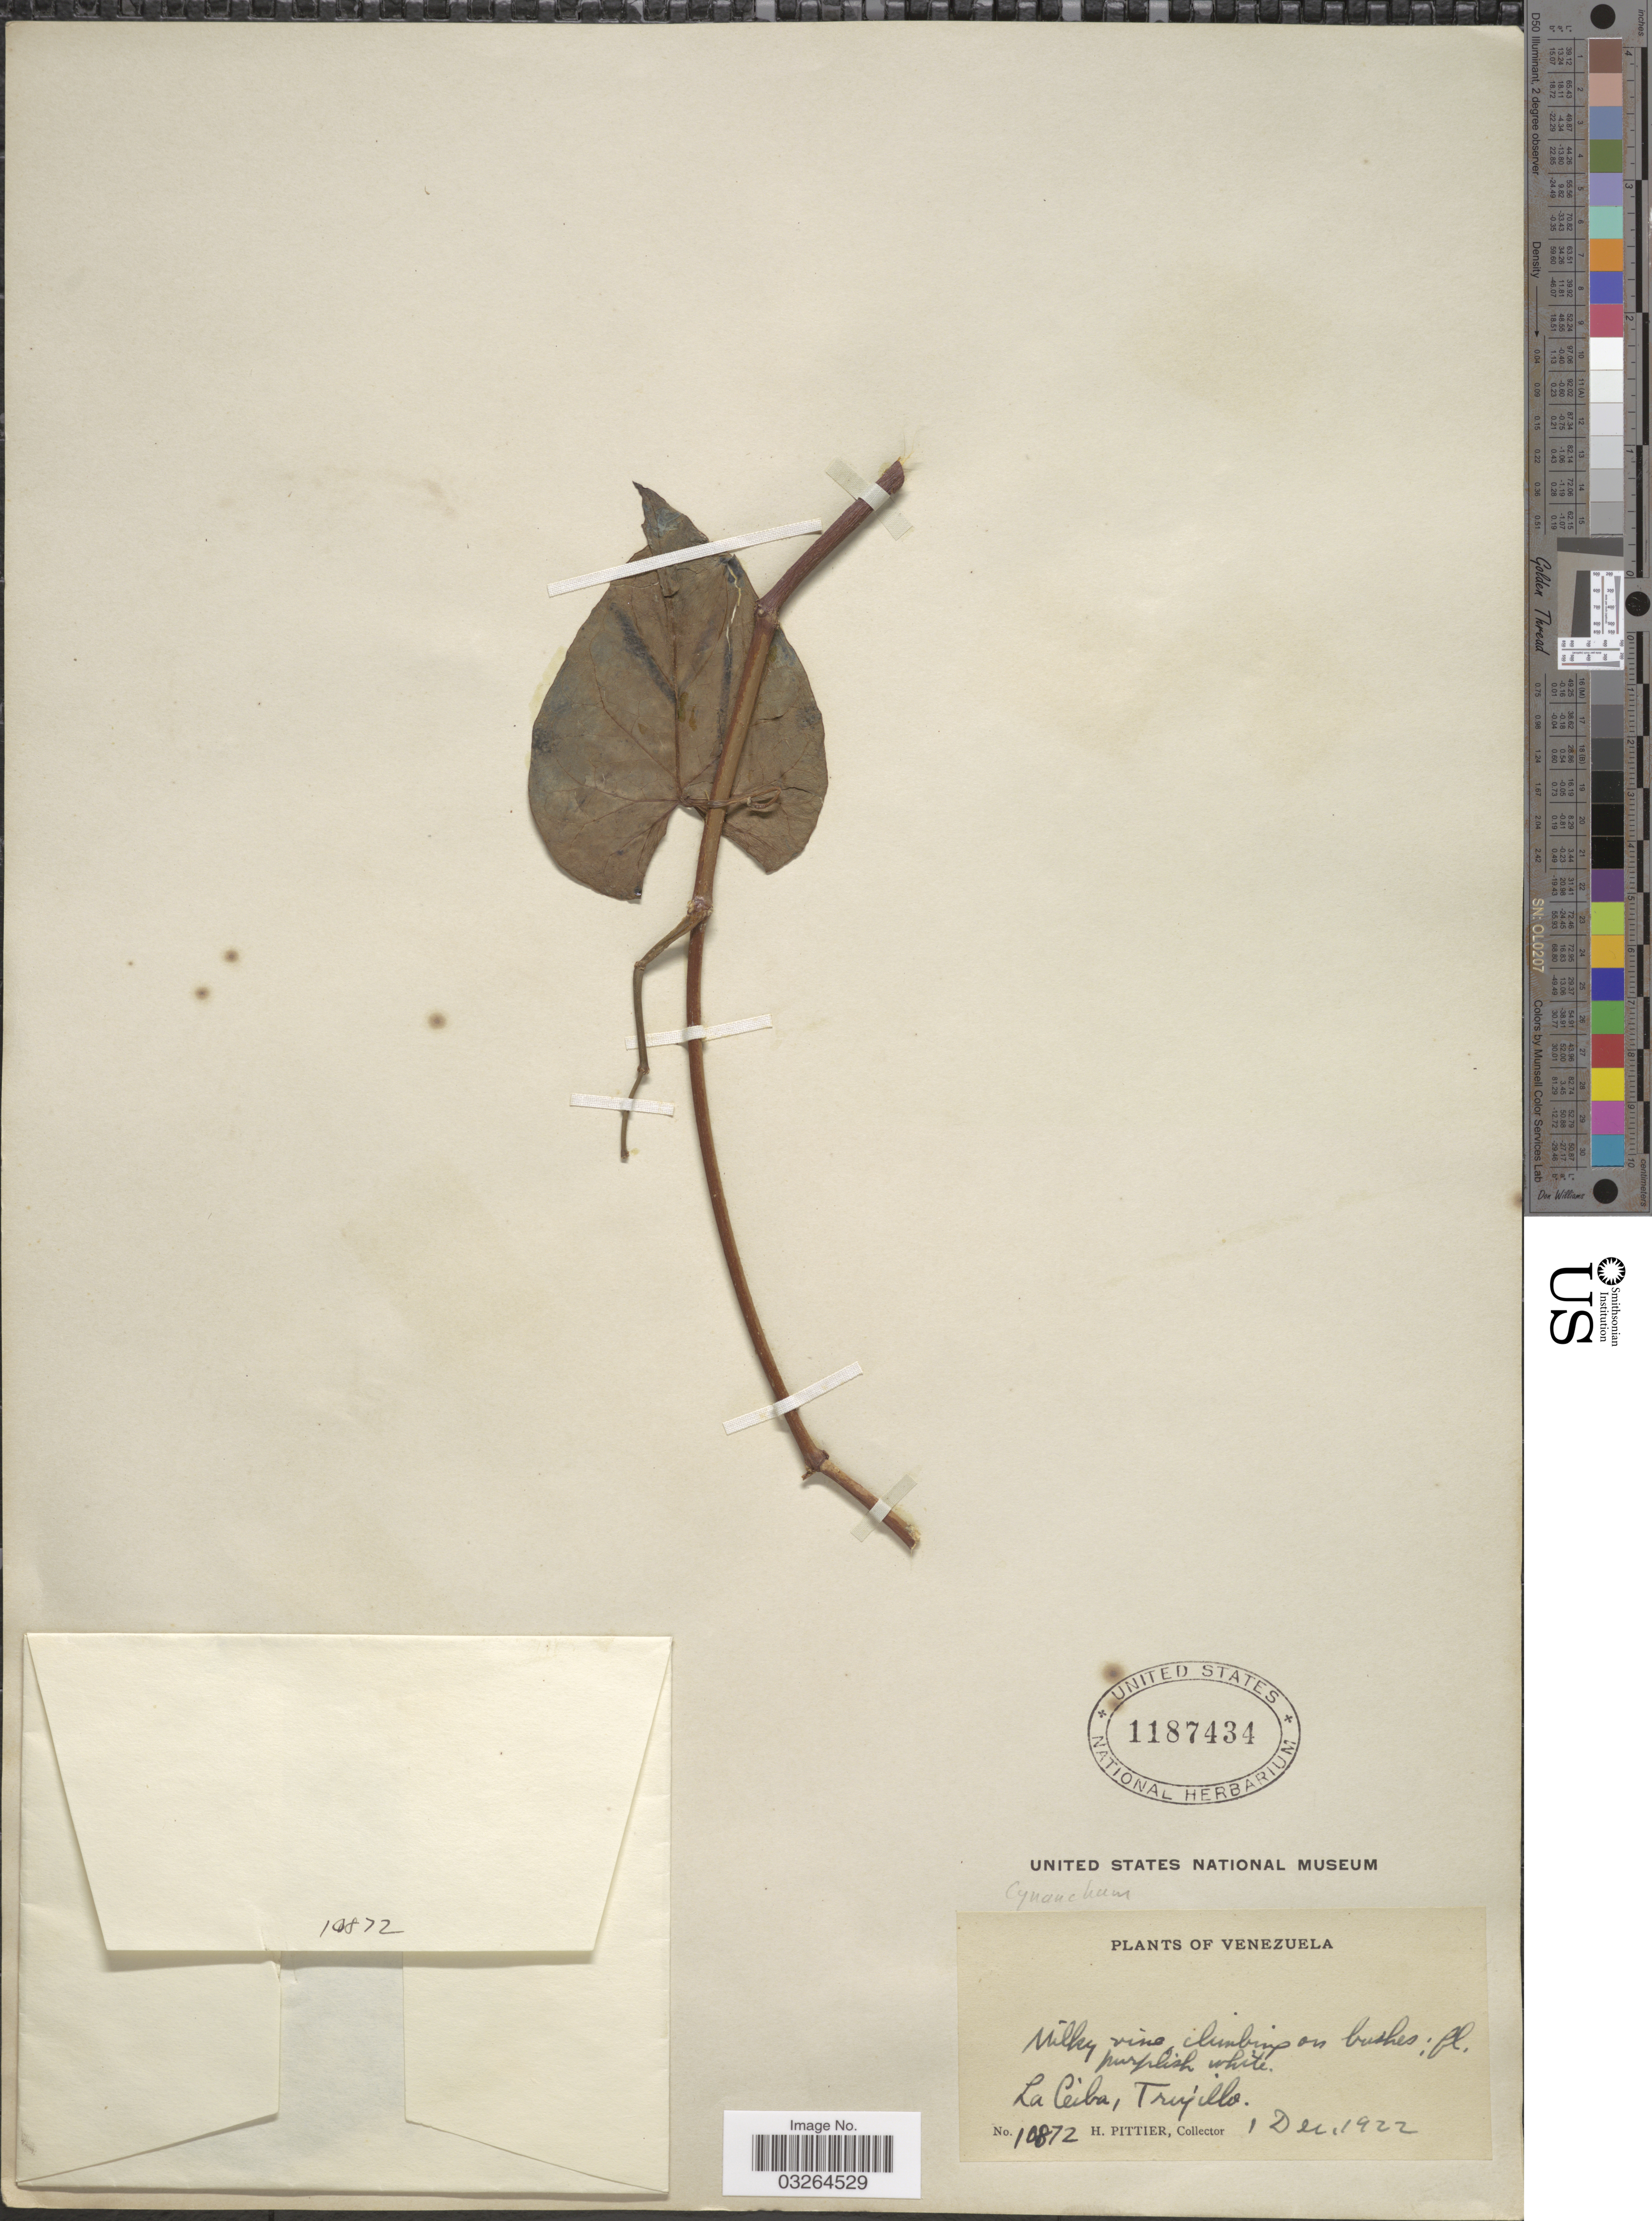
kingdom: Plantae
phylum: Tracheophyta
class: Magnoliopsida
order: Gentianales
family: Apocynaceae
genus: Cynanchum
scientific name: Cynanchum sp.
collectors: H. F. Pittier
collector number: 10872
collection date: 1922-12-01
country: Venezuela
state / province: Trujillo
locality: La Ceiba, Trujillo.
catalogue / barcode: US 1187434